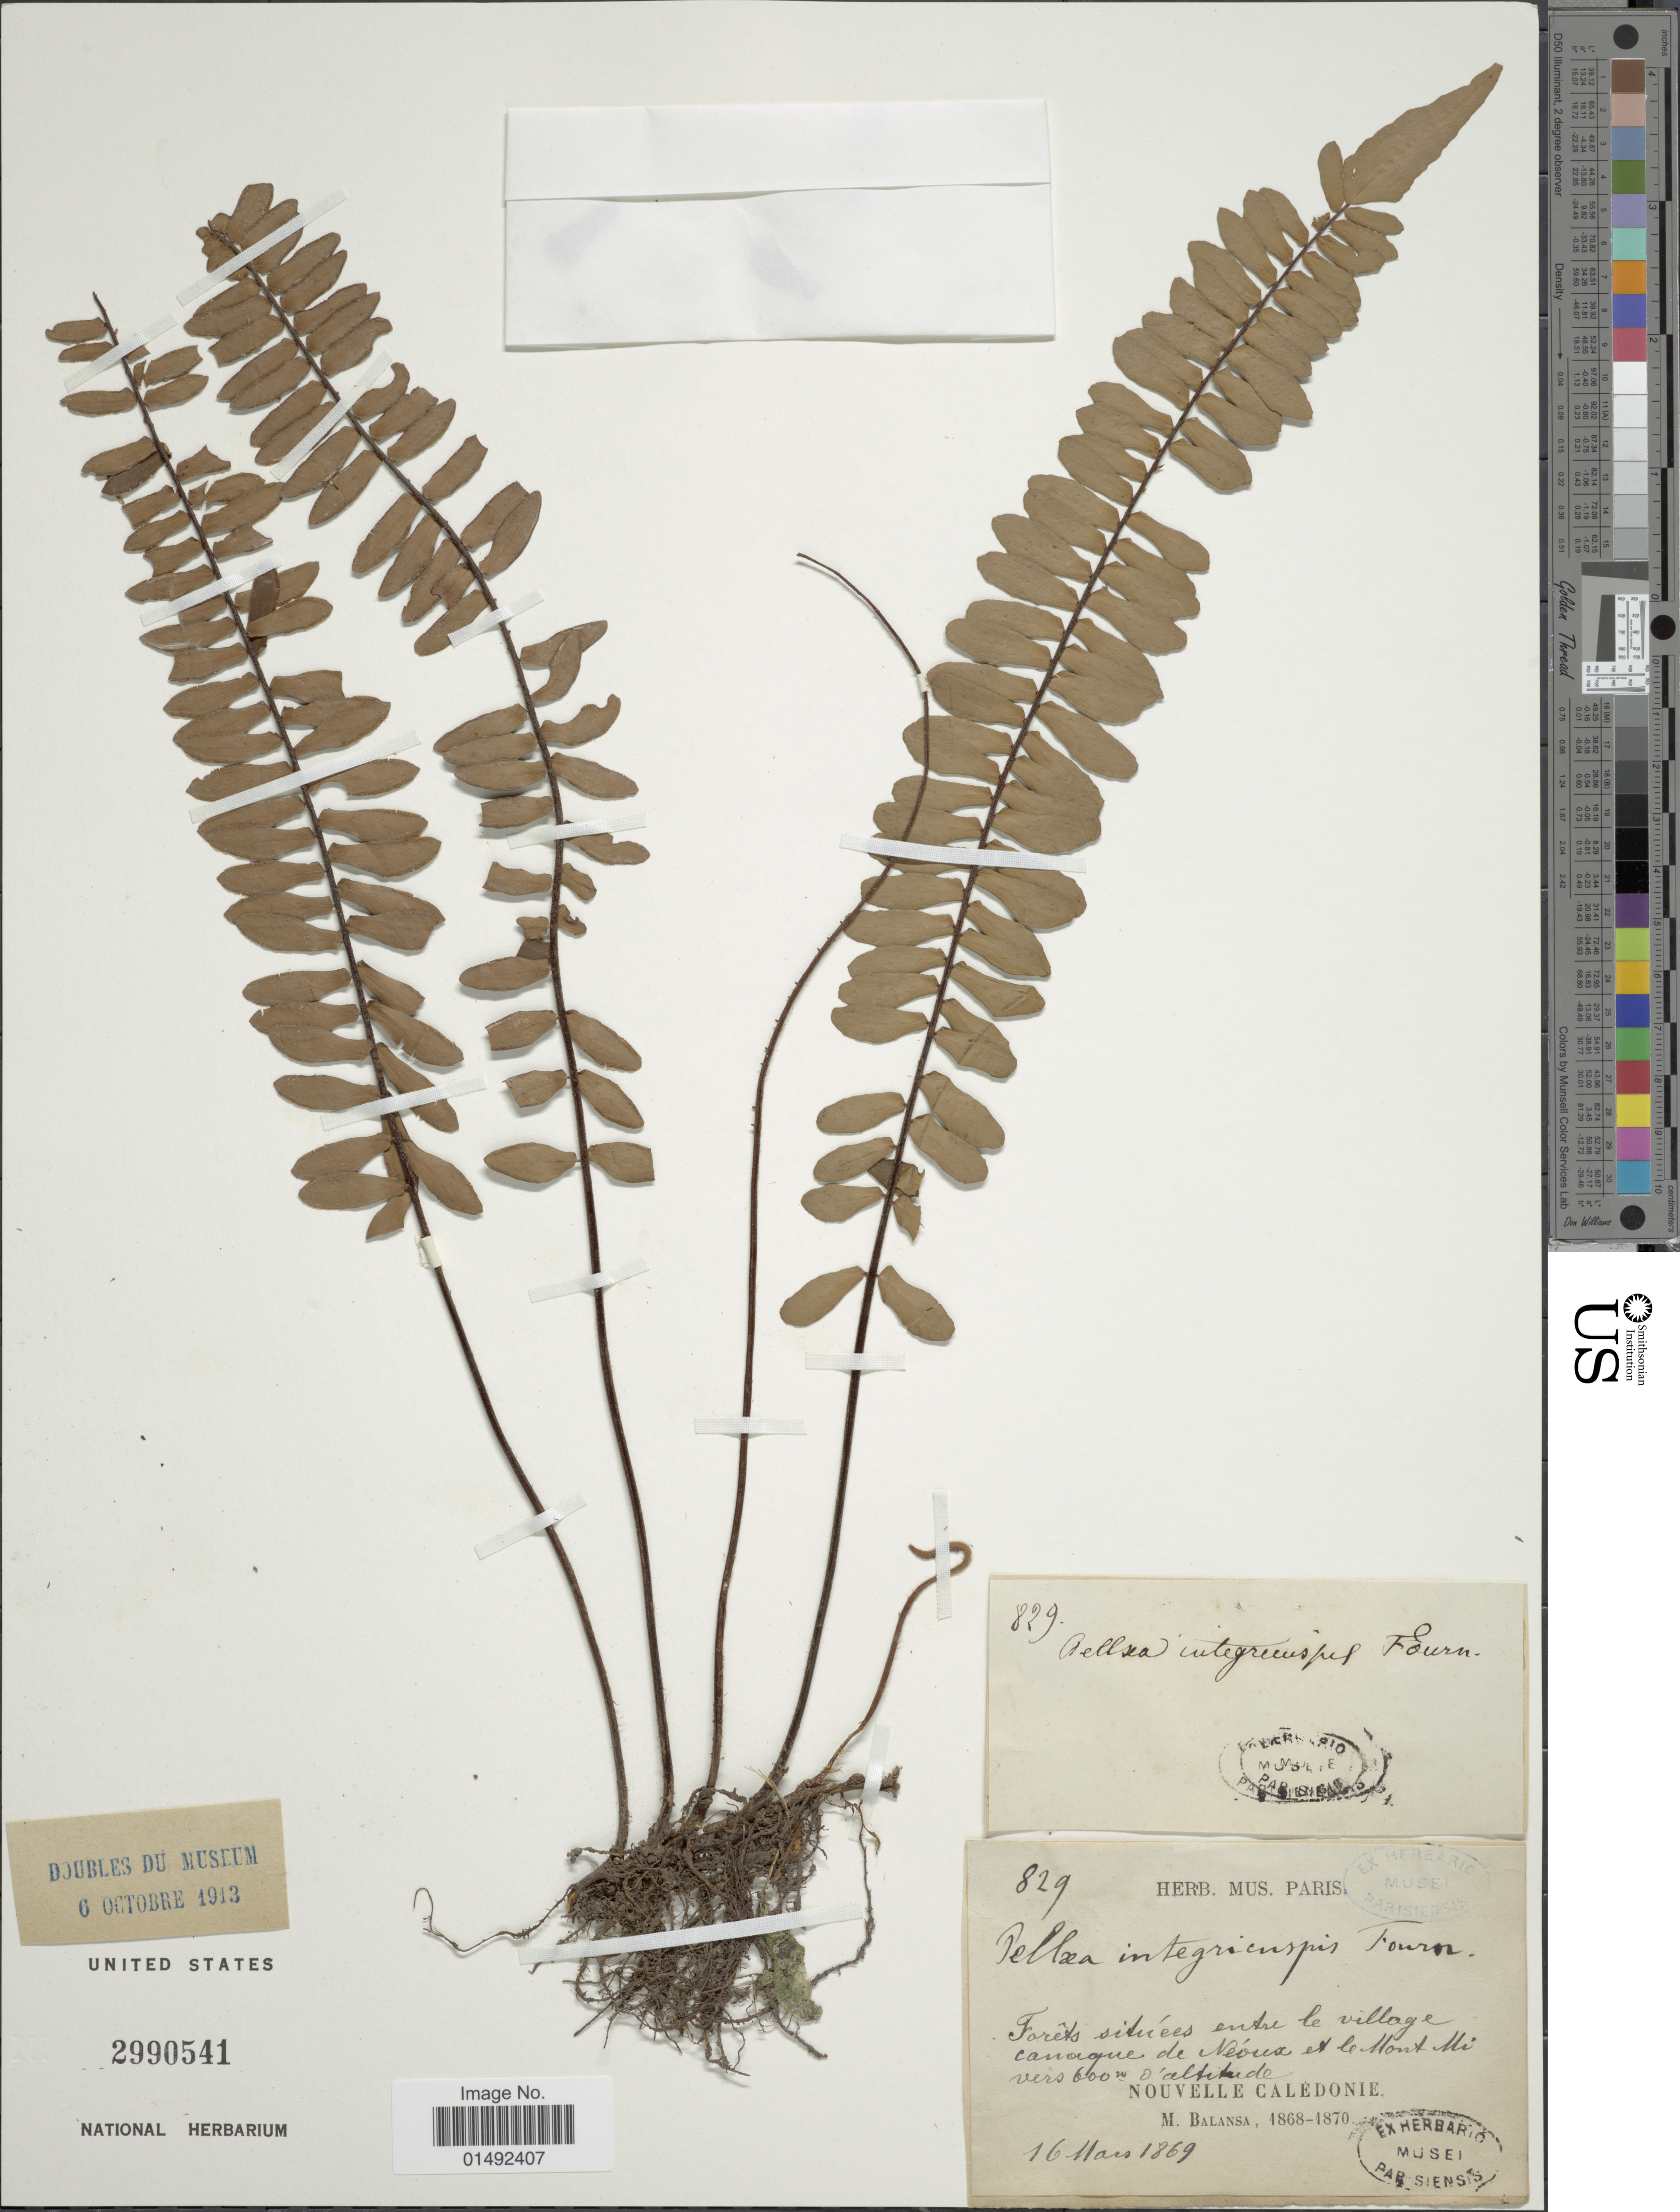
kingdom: Plantae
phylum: Tracheophyta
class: Polypodiopsida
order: Polypodiales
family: Pteridaceae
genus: Pellaea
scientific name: Pellaea falcata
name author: Fée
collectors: B. Balansa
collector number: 829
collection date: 1869-03-16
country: New Caledonia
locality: Forets [illegible text] entre le village canaque de Néoux et le Mont Mi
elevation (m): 600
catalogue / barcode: US 2990541